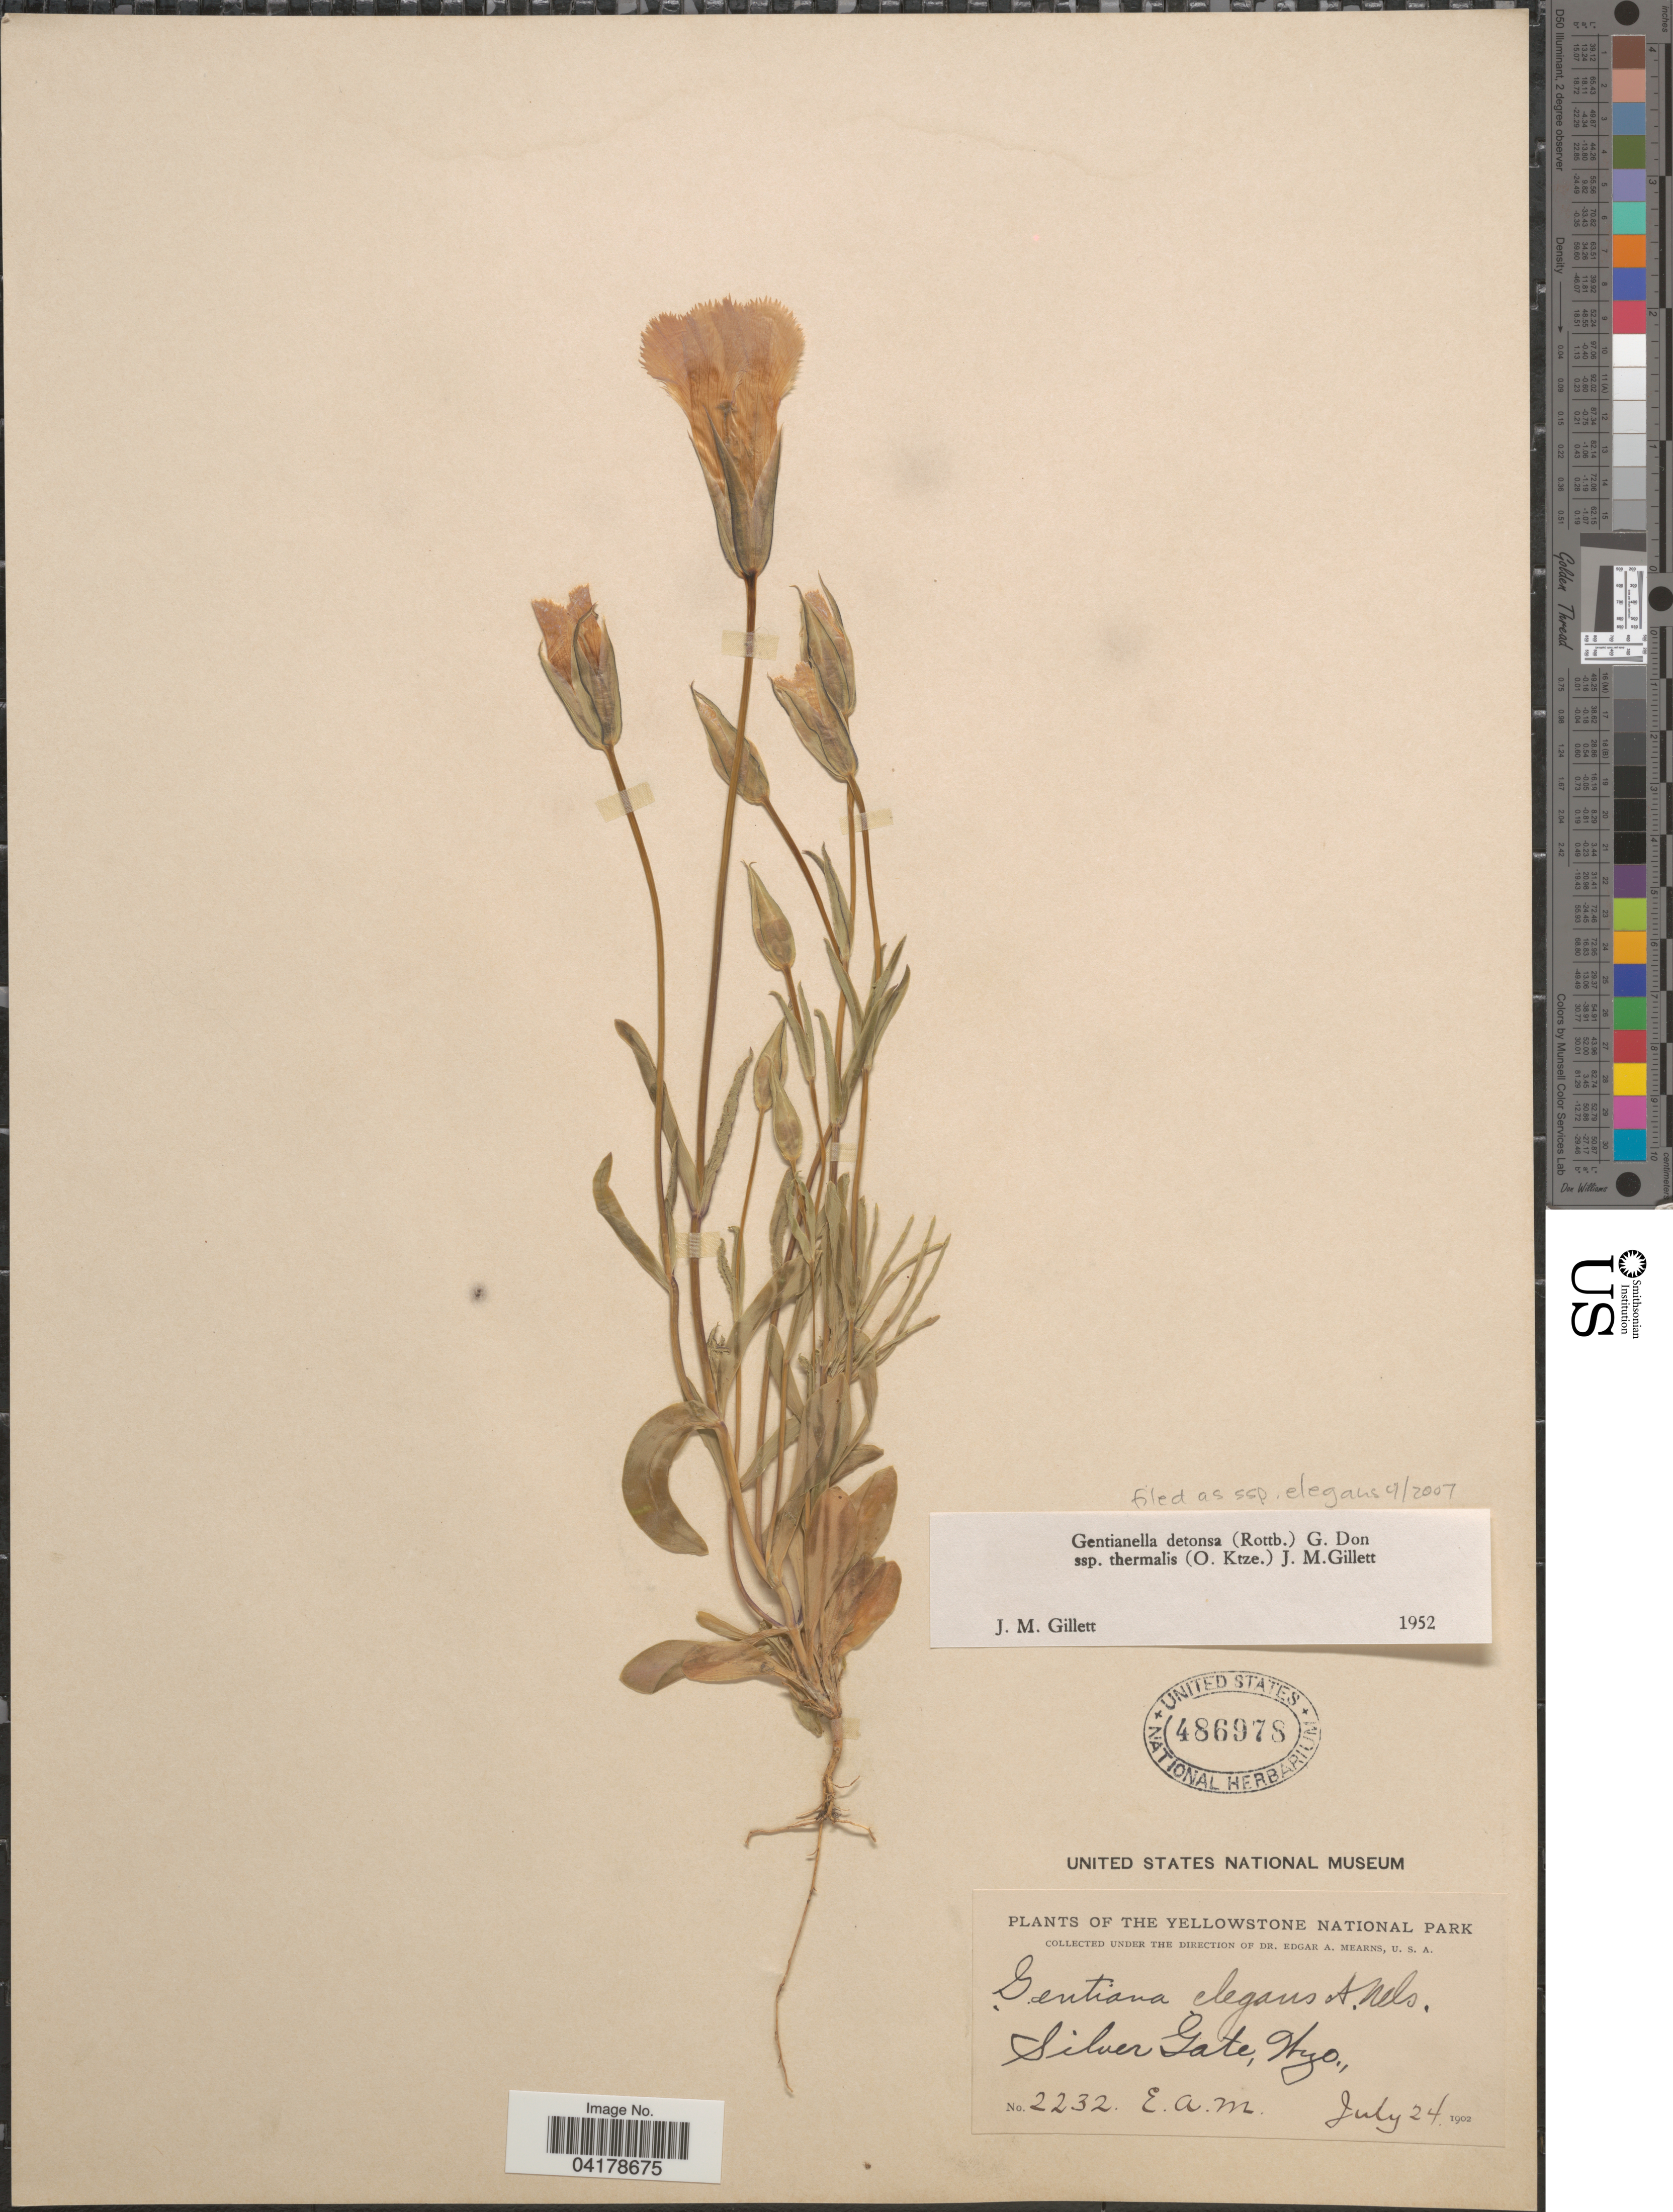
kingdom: Plantae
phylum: Tracheophyta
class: Magnoliopsida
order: Gentianales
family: Gentianaceae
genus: Gentianella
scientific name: Gentianella detonsa subsp. thermalis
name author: (Kuntze) J.M. Gillett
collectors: E. A. Mearns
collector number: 2232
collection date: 1902-07-24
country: United States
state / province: Wyoming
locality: The Yellowstone National Park. Silver Gate.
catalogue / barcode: US 486978